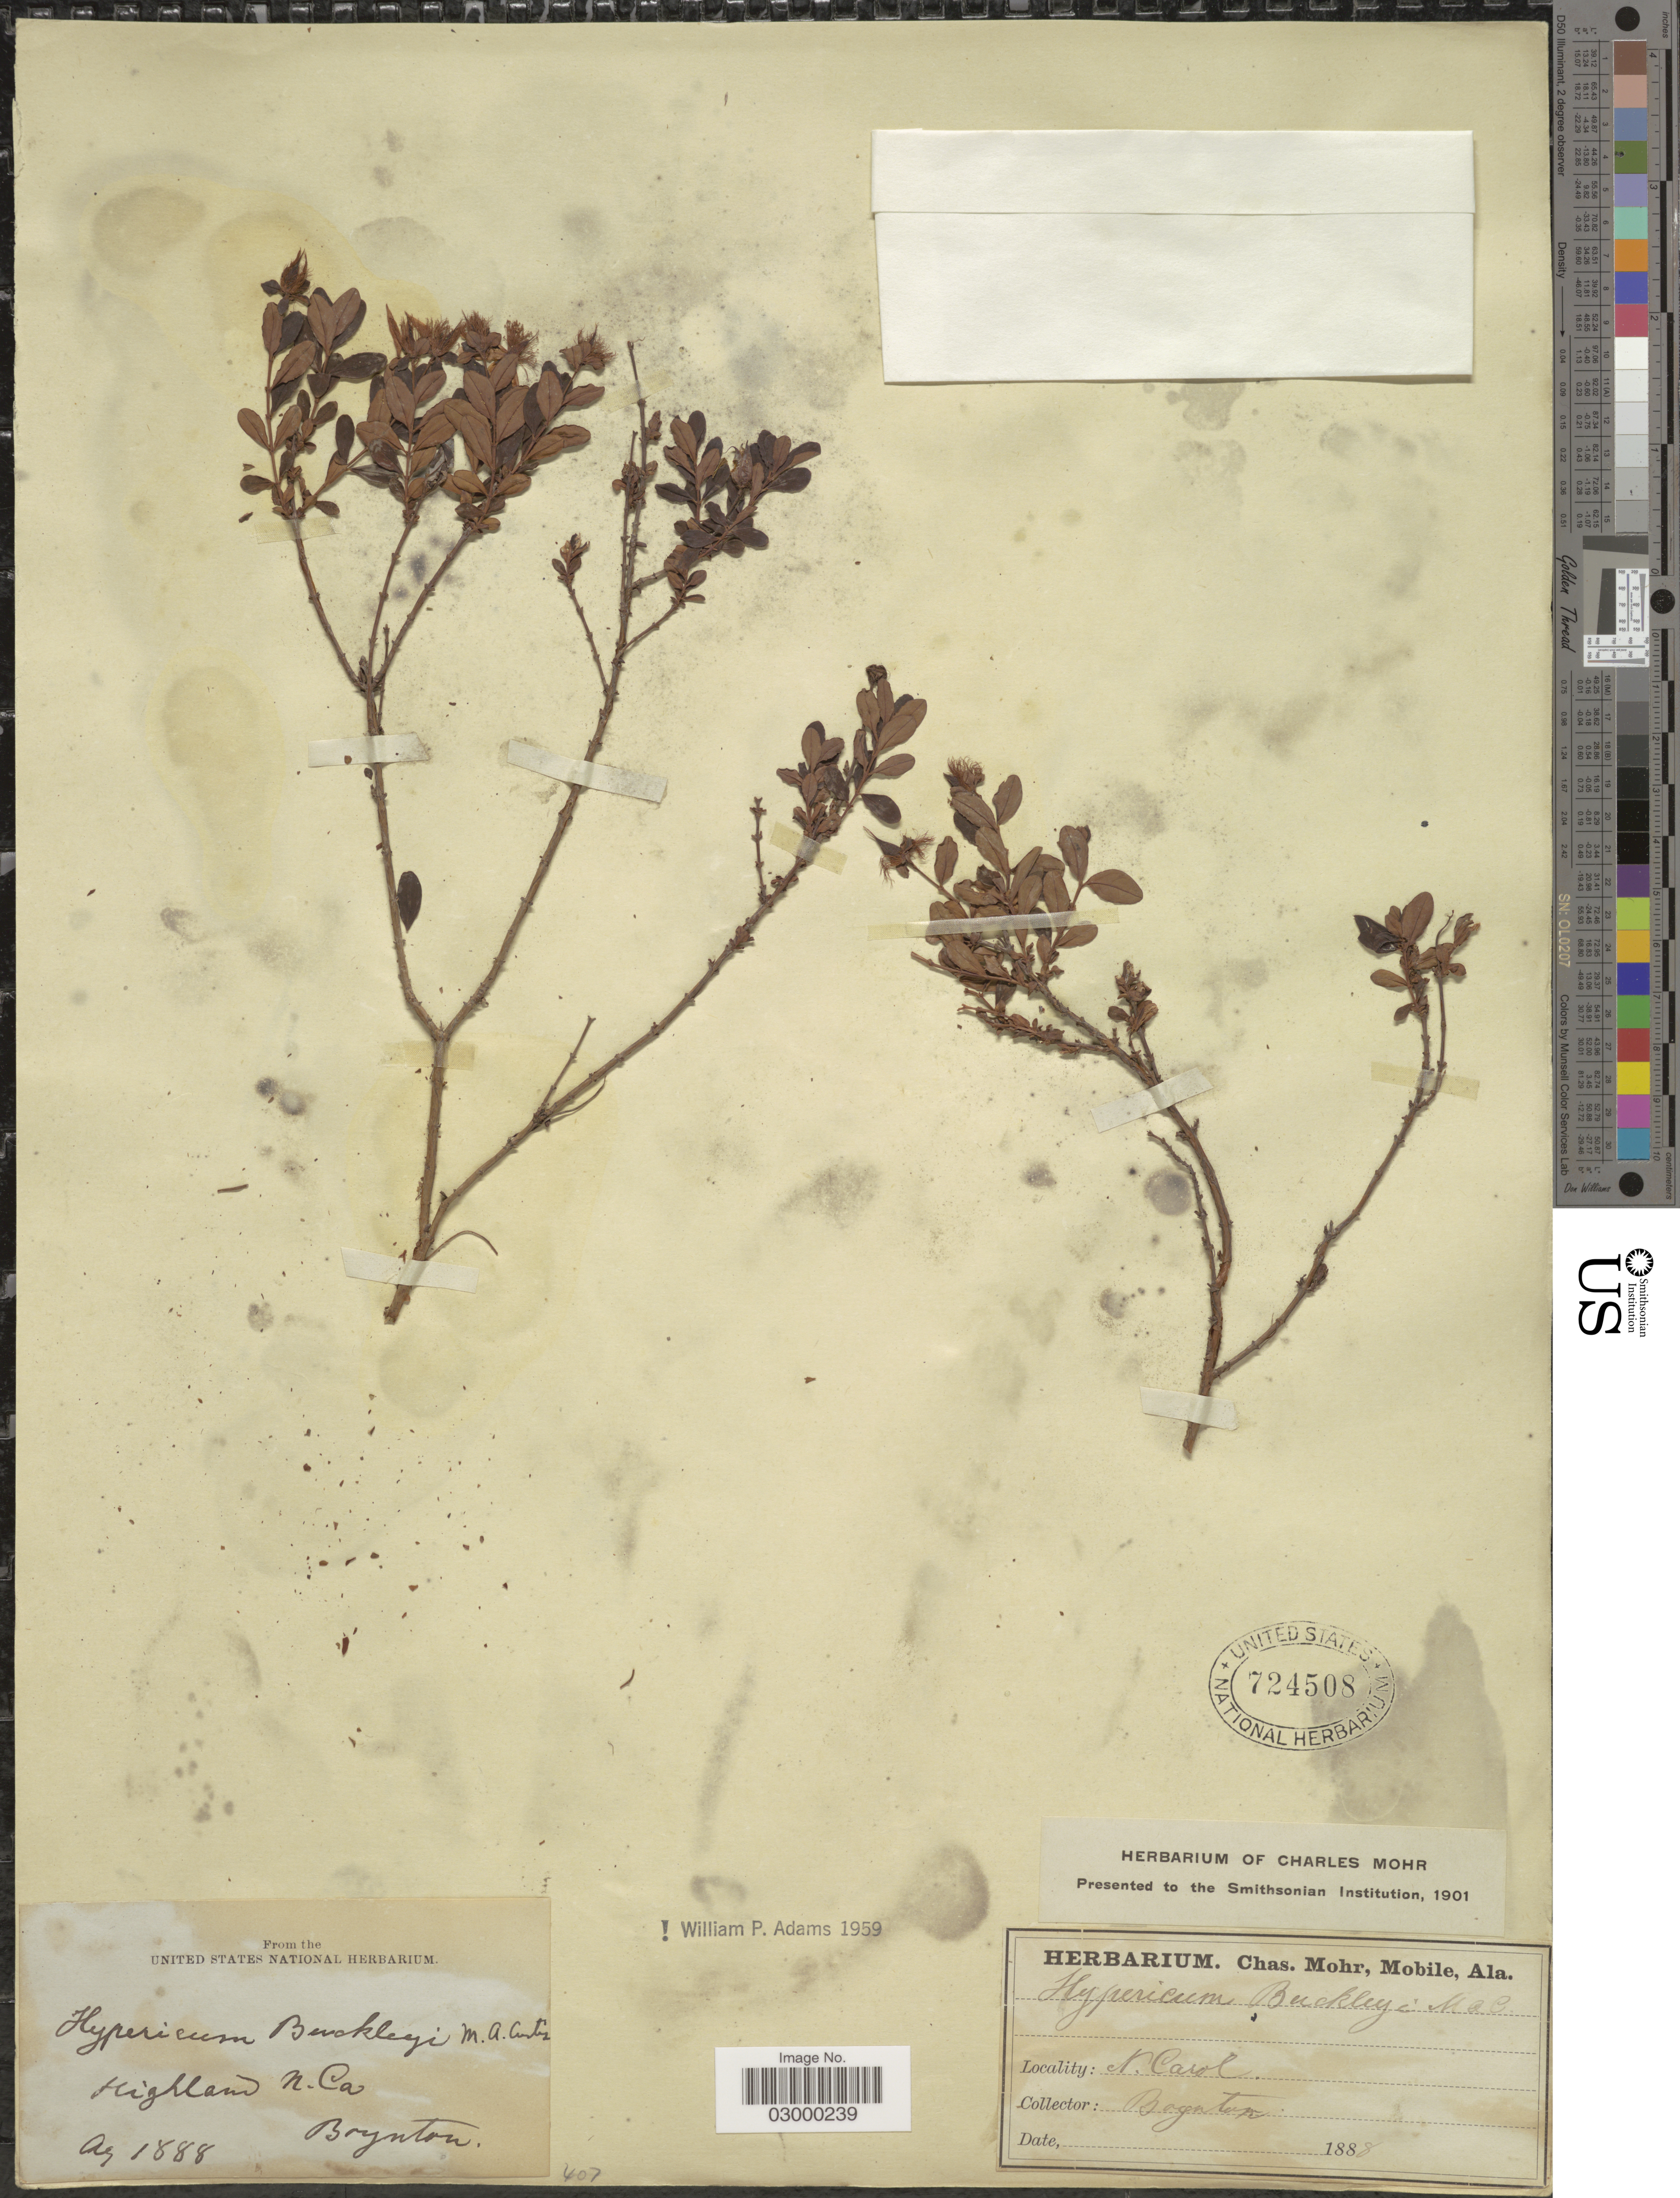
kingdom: Plantae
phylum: Tracheophyta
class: Magnoliopsida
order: Malpighiales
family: Hypericaceae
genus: Hypericum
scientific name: Hypericum buckleyi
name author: M.A. Curtis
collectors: -. Boynton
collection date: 1888-08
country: United States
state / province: North Carolina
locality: Highland N. Ca.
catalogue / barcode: US 724508